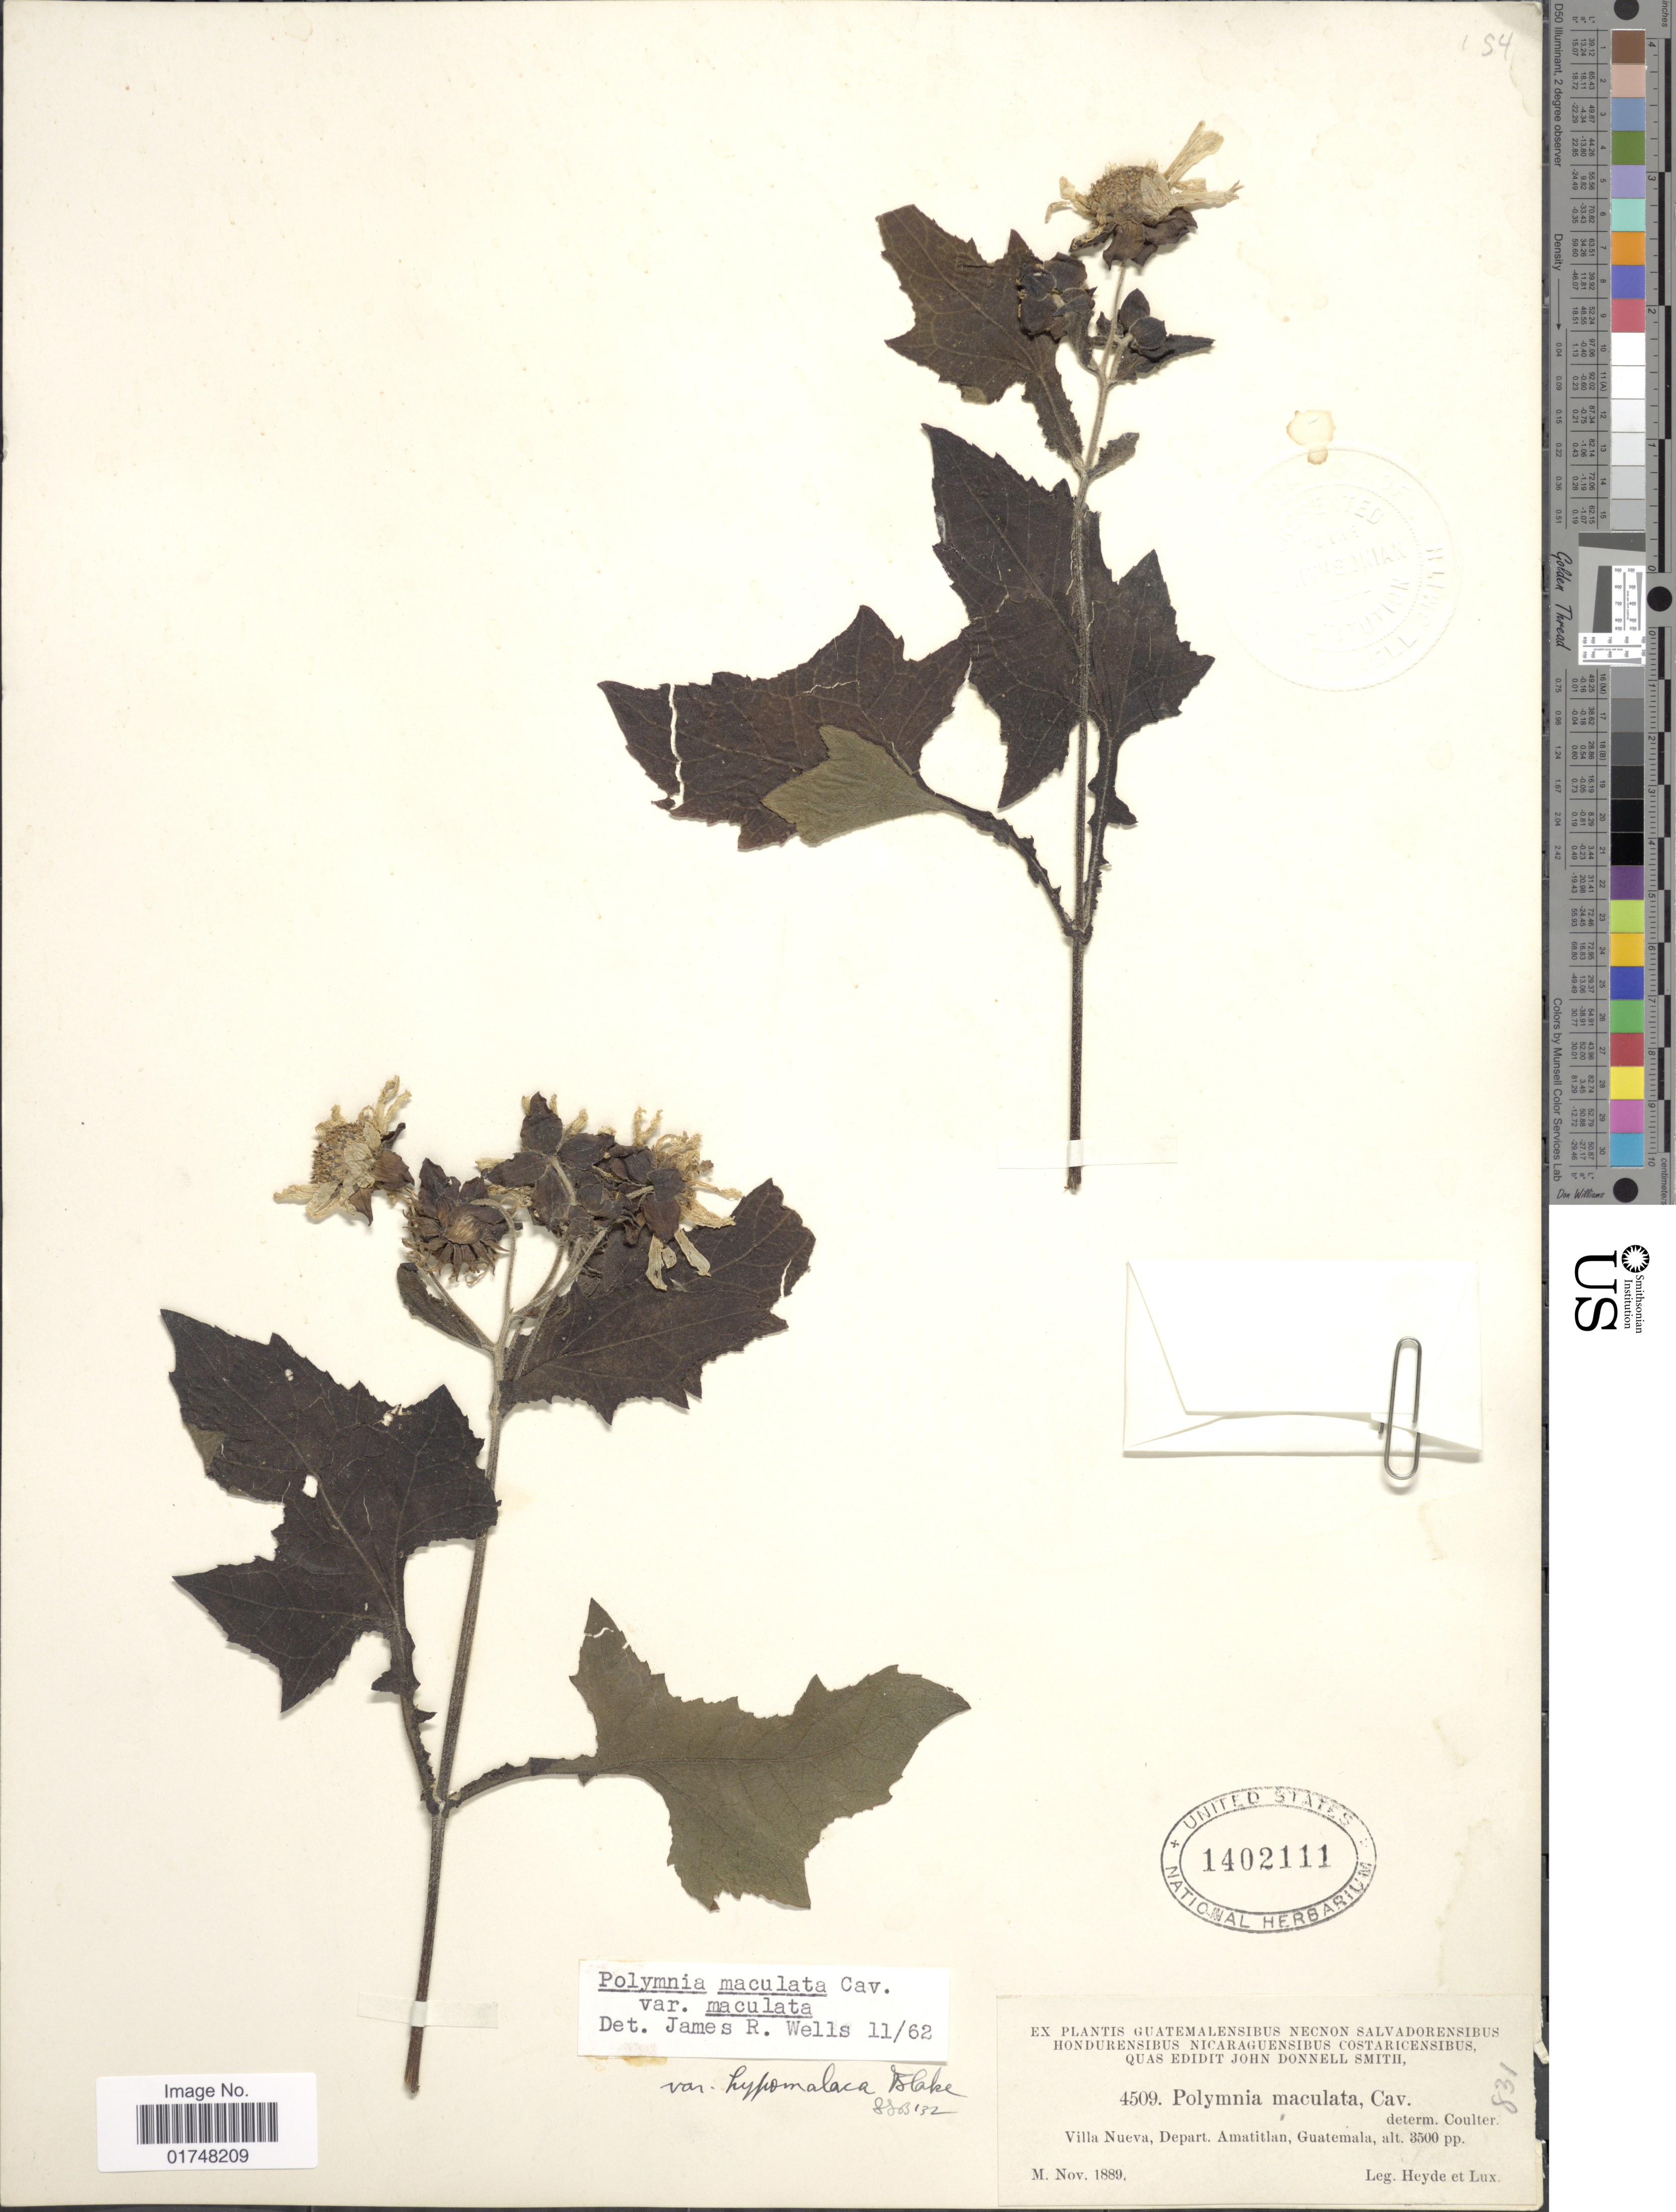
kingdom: Plantae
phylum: Tracheophyta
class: Magnoliopsida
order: Asterales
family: Asteraceae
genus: Smallanthus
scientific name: Smallanthus maculatus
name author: (Cav.) H. Rob.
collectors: Heyde & Lux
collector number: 4509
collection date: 1889-11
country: Guatemala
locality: Villa Nueva, Depart. Amatitlan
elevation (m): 1067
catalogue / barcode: US 1402111